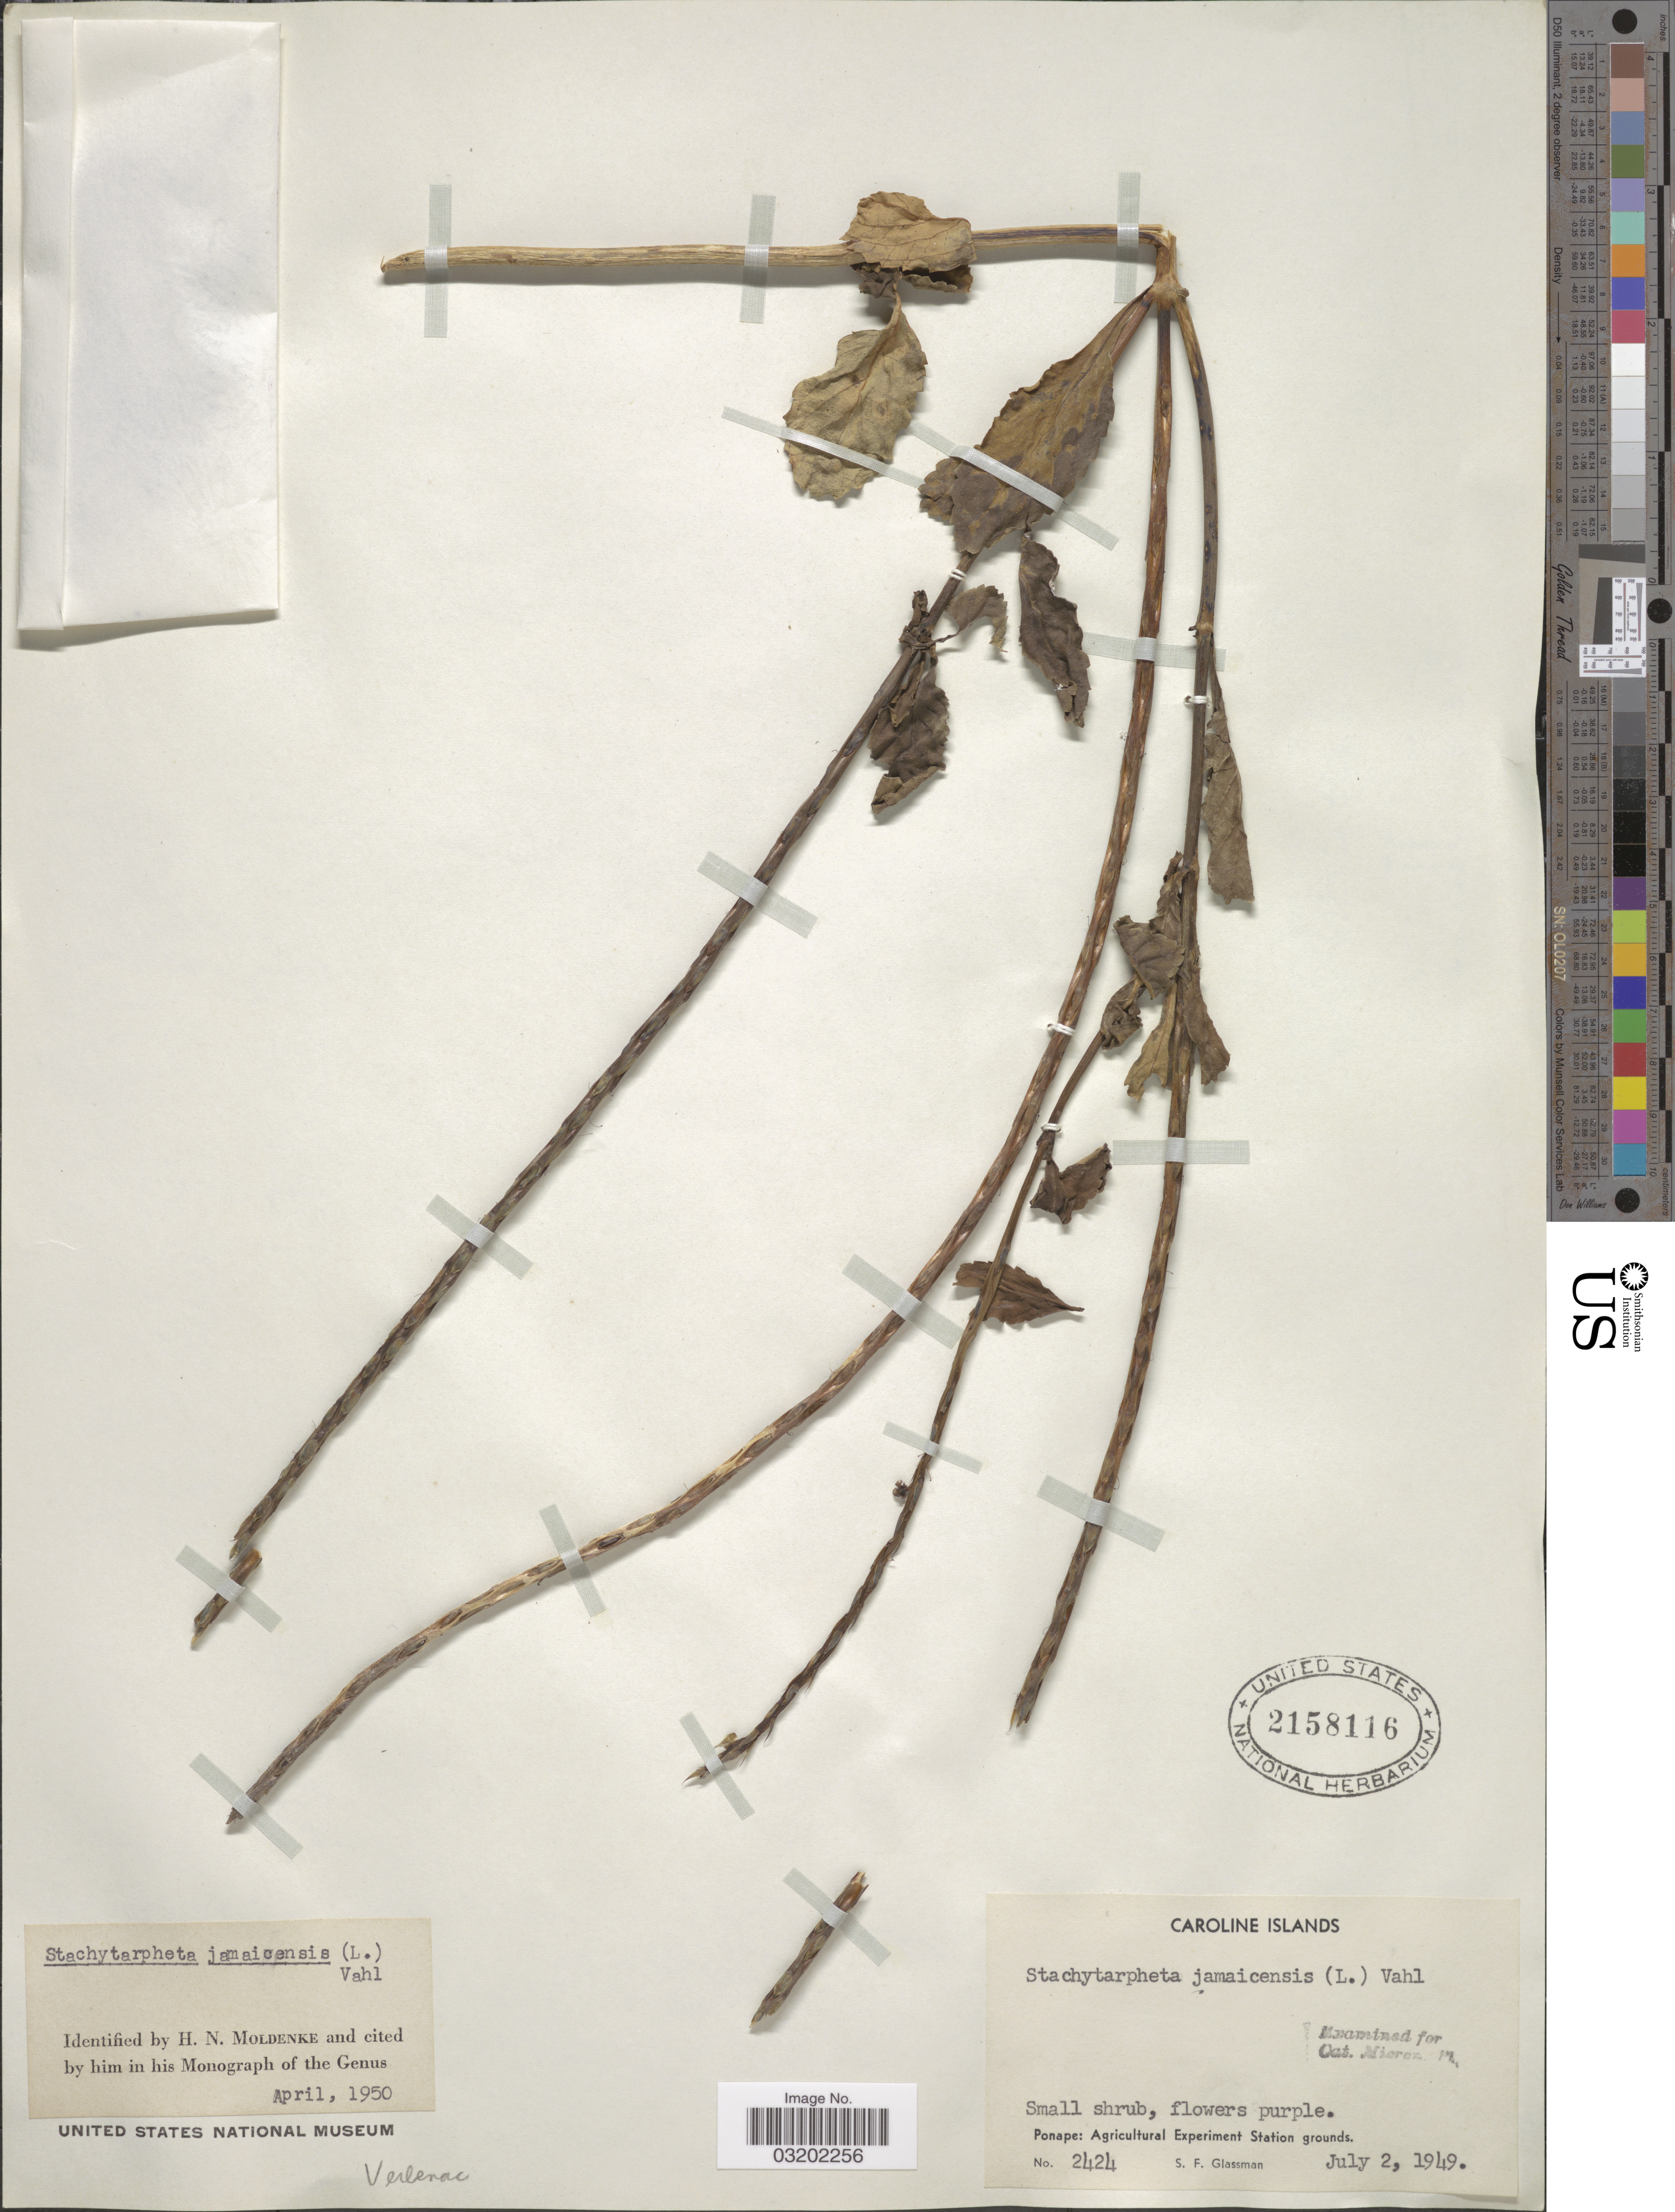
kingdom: Plantae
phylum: Tracheophyta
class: Magnoliopsida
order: Lamiales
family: Verbenaceae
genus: Stachytarpheta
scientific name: Stachytarpheta jamaicensis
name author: (L.) Vahl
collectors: S. F. Glassman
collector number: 2424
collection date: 1949-07-02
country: Micronesia, Federated States of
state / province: Pohnpei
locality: Caroline Islands. Ponape: Agricultural Experiment Station grounds.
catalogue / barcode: US 2158116